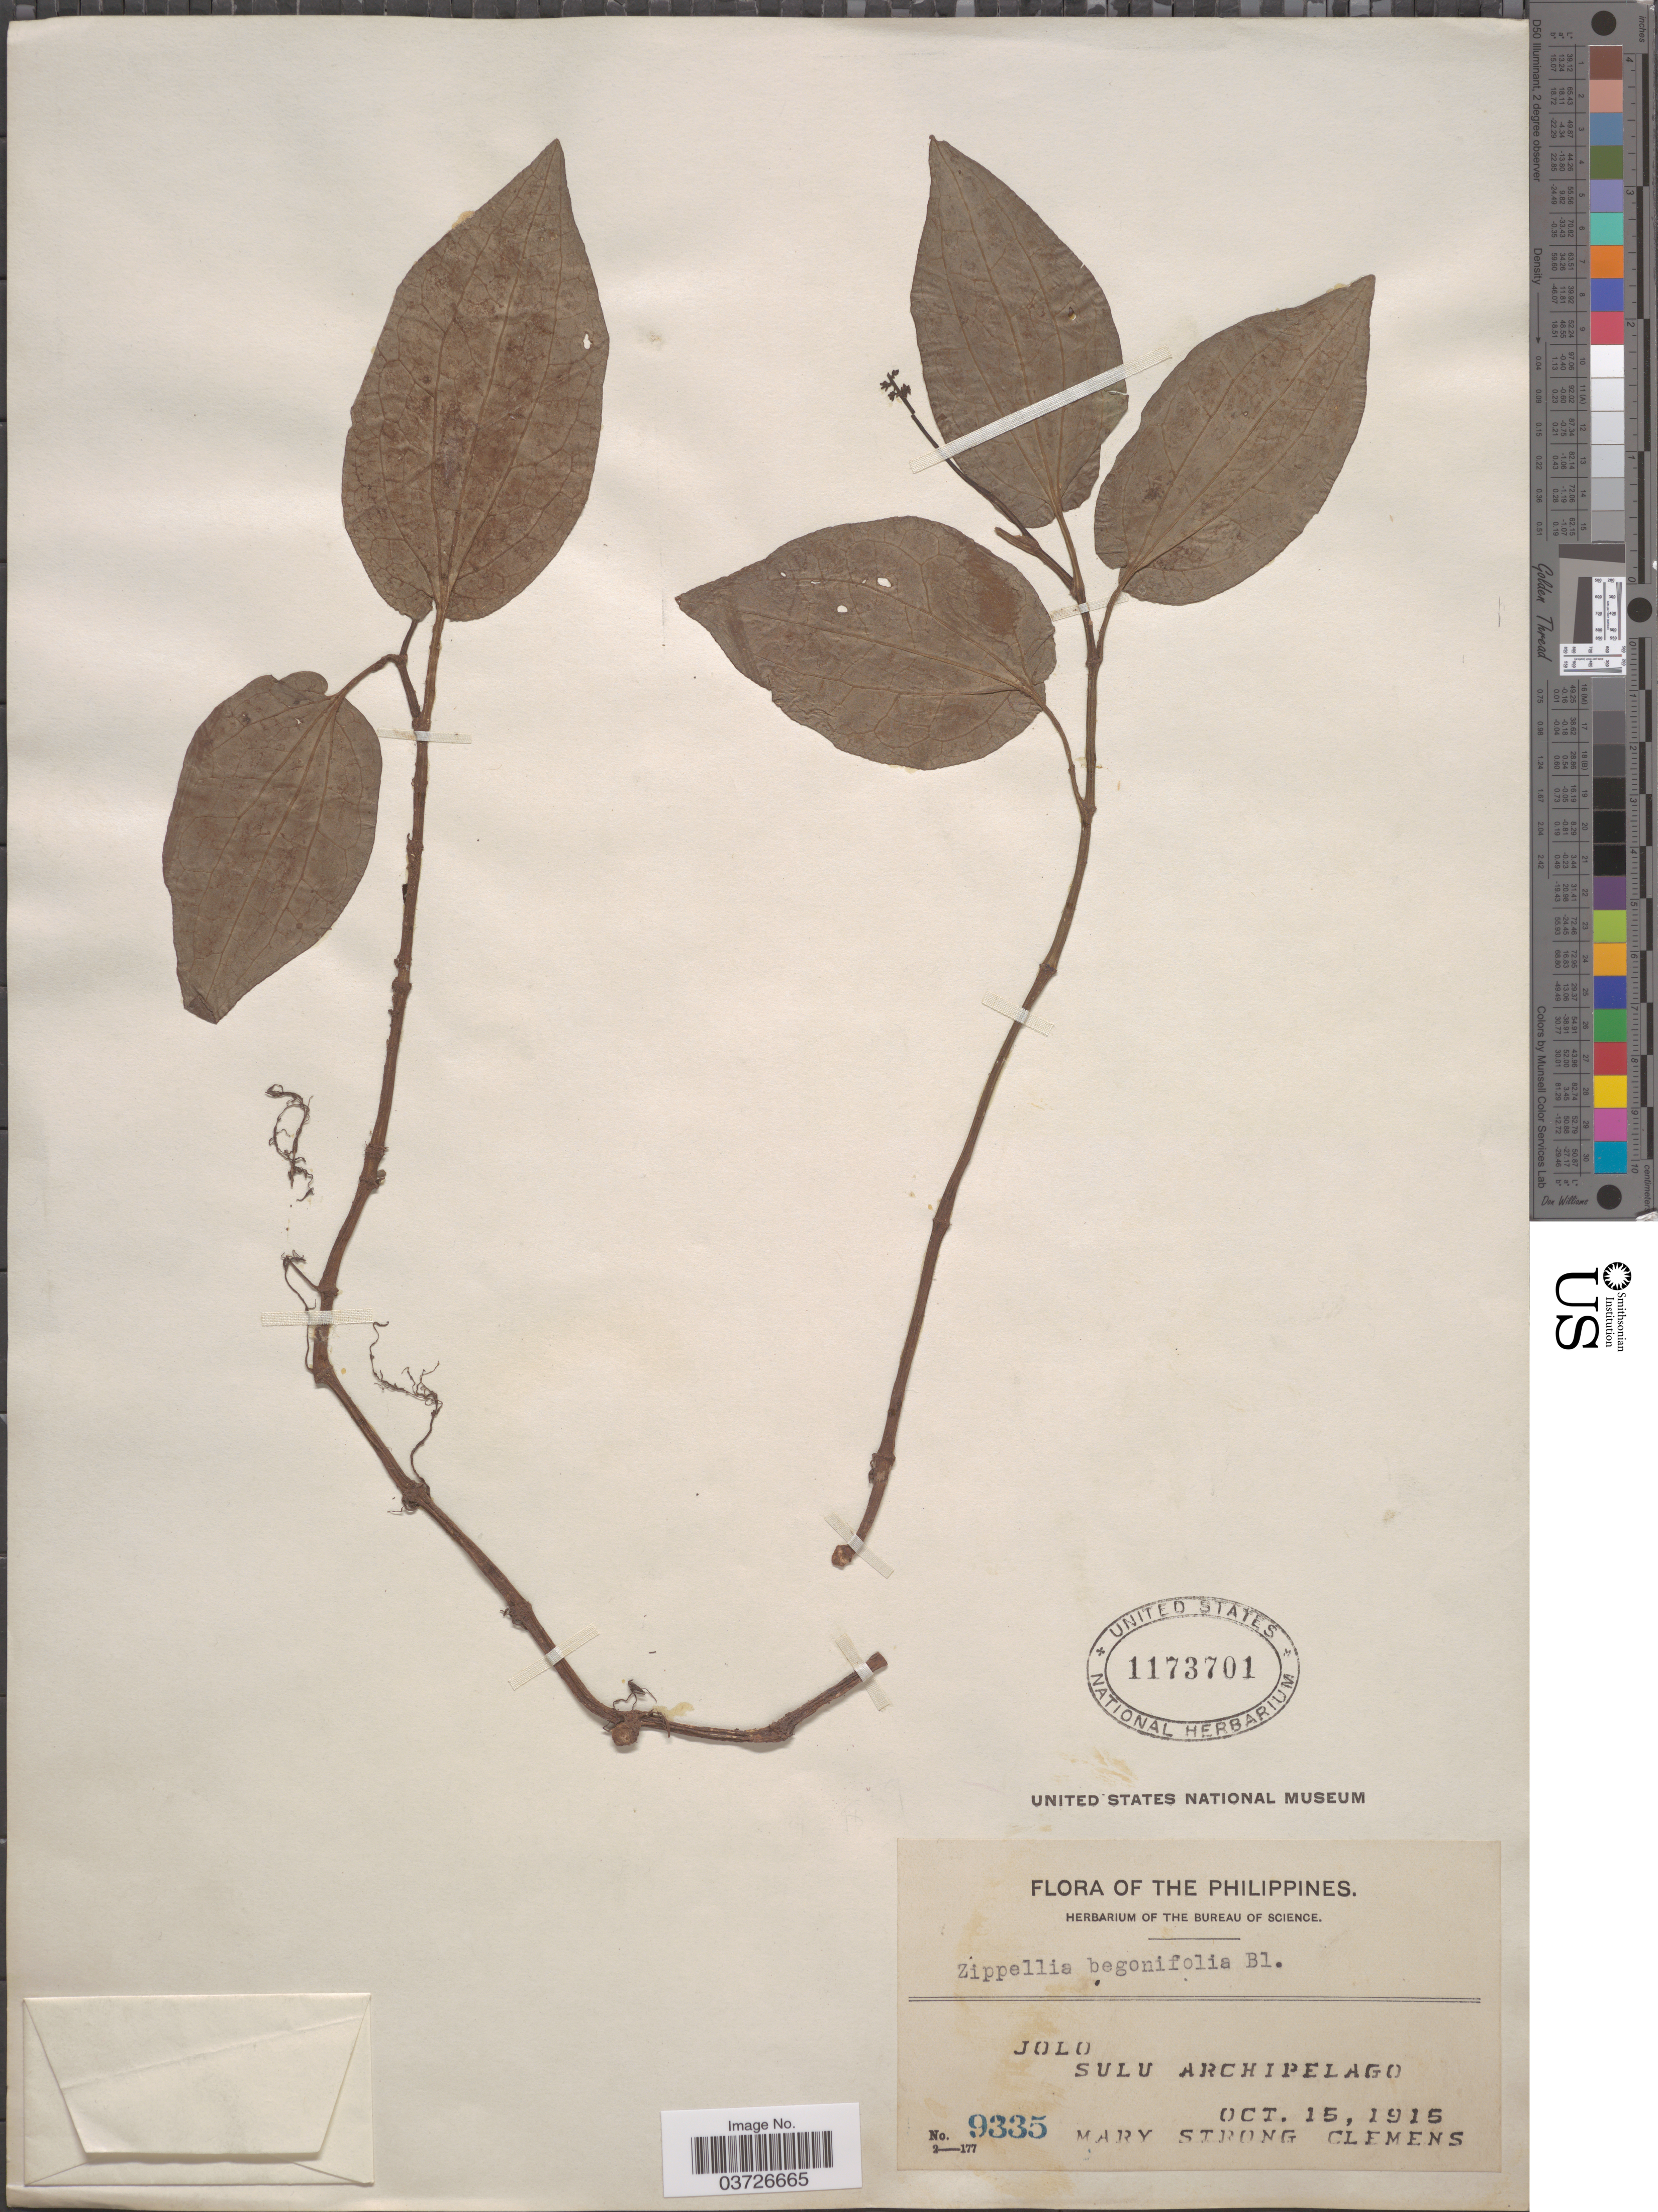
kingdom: Plantae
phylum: Tracheophyta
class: Magnoliopsida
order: Piperales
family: Piperaceae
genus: Zippelia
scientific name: Zippelia begoniifolia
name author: Blume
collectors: M. S. Clemens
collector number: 9335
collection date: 1915-10-15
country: Philippines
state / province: Muslim Mindanao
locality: Jolo Sulu Archipelago.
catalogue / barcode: US 1173701